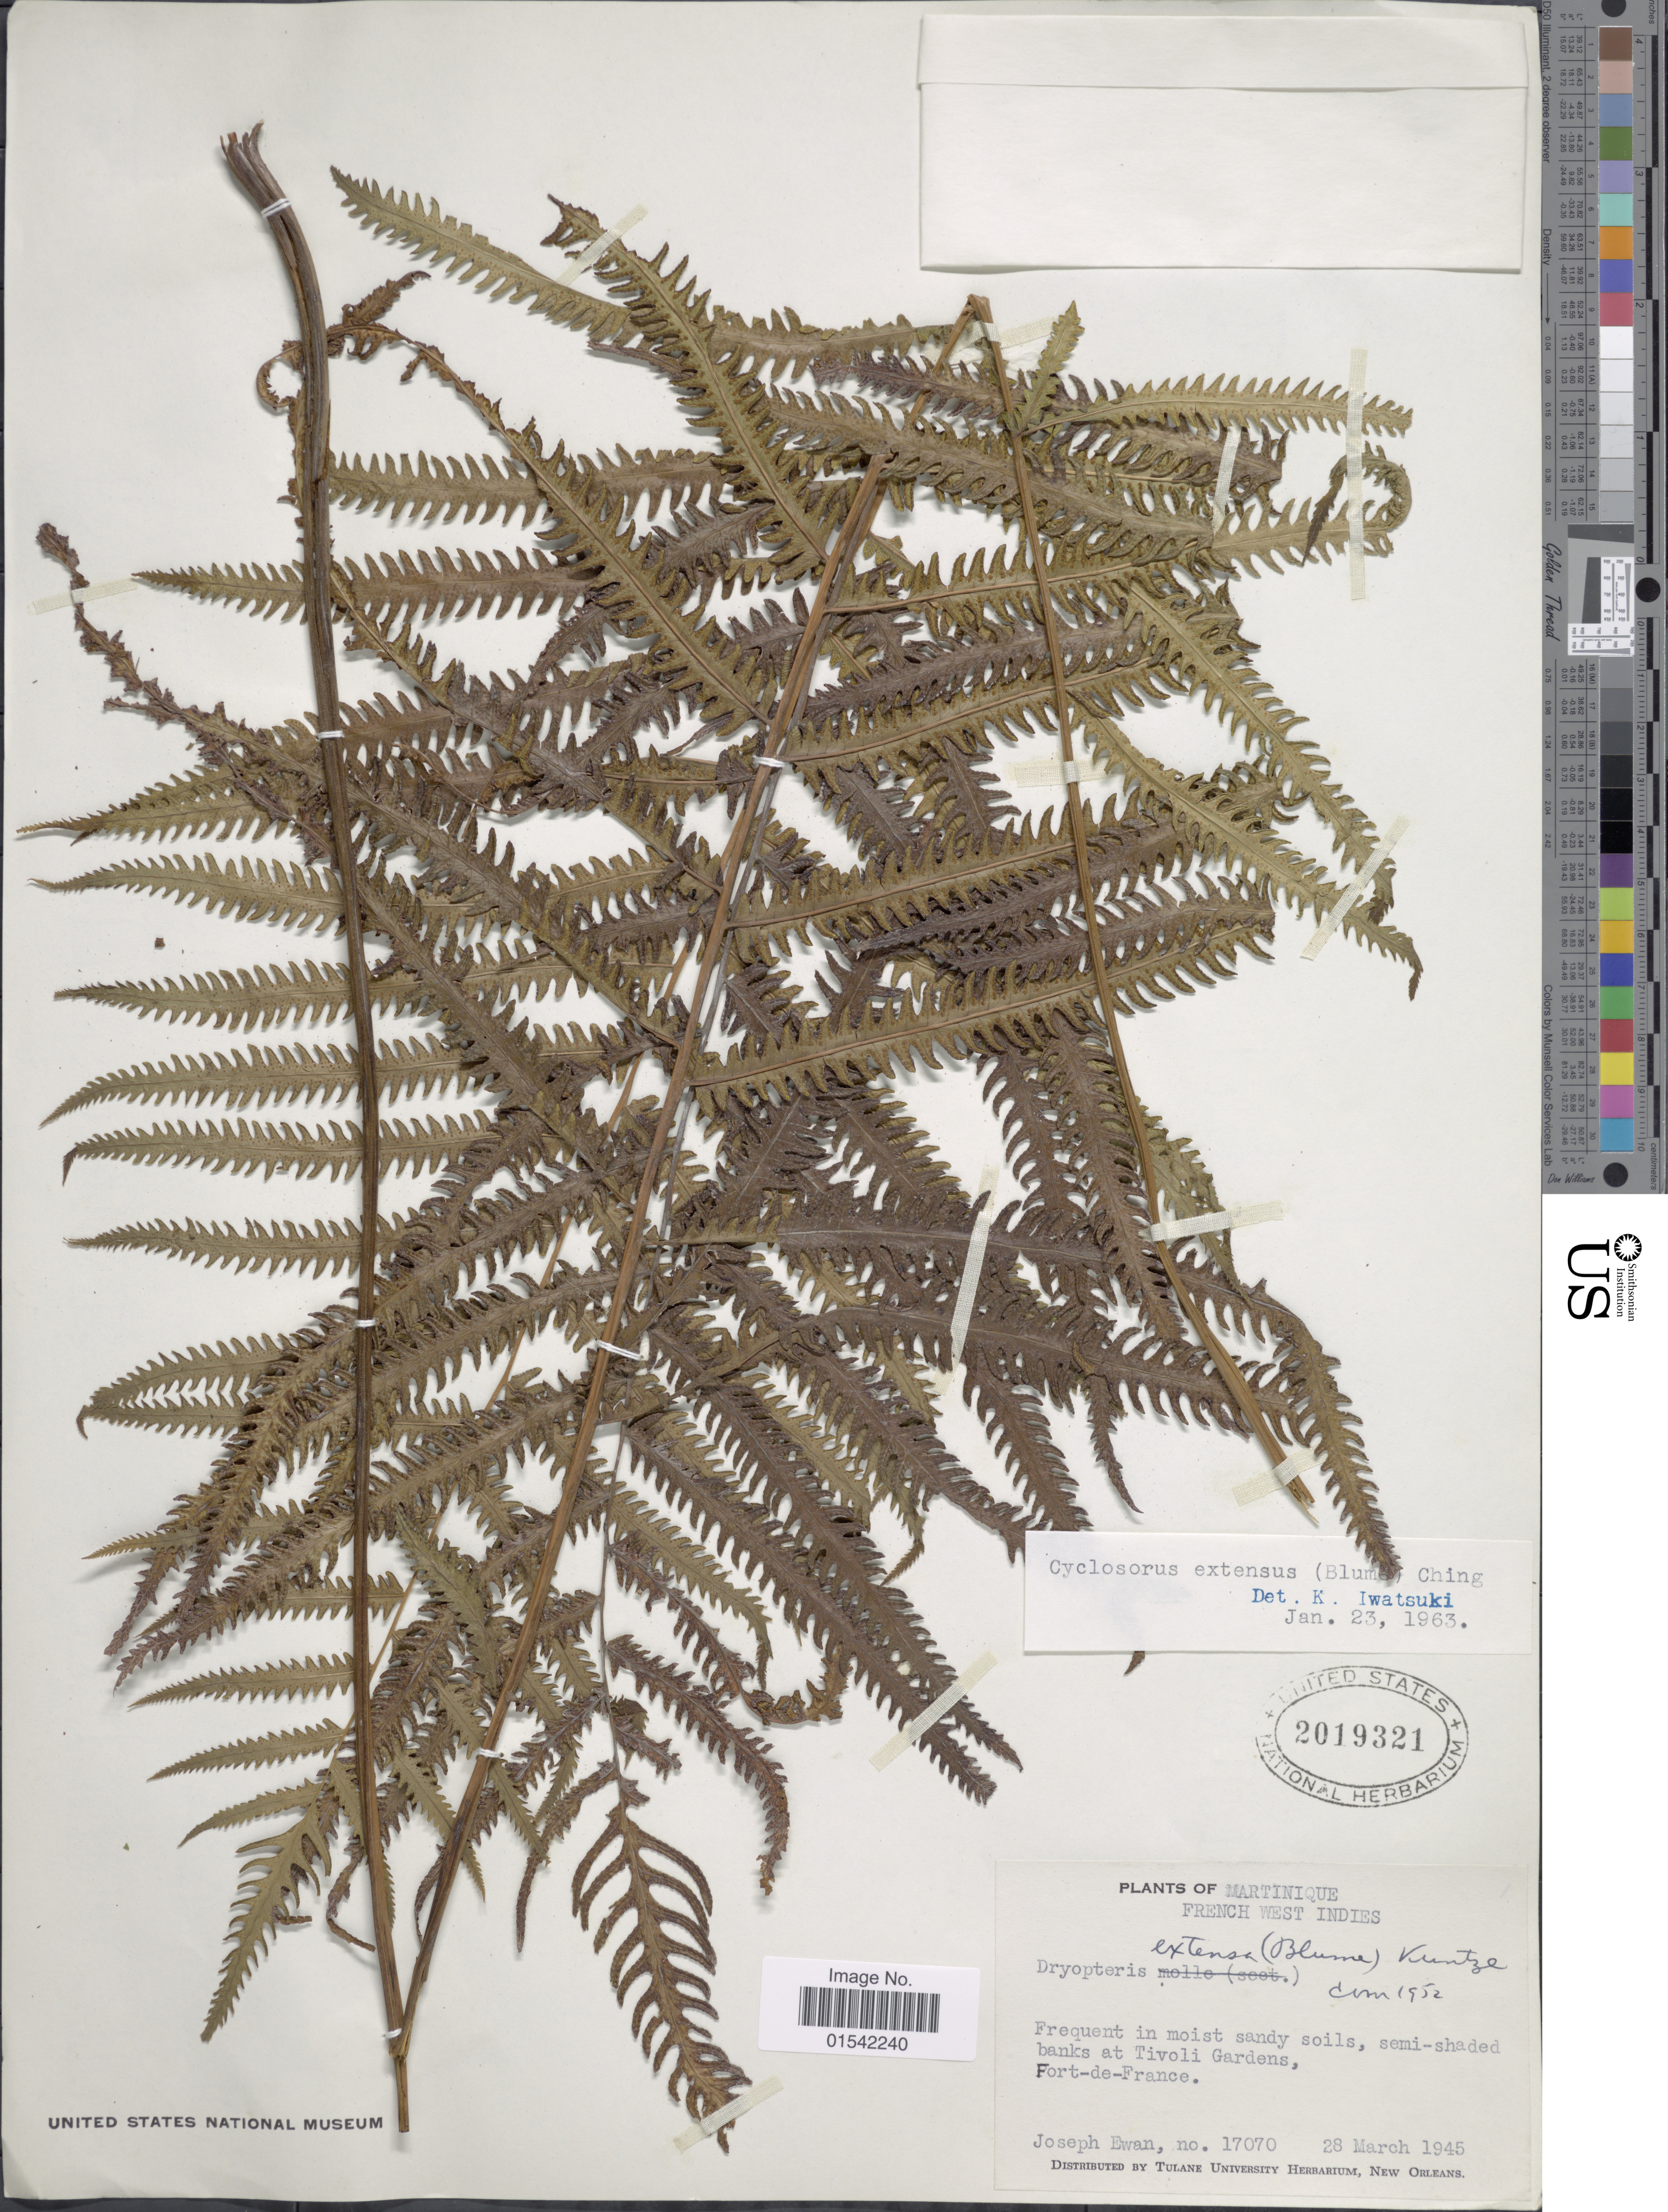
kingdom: Plantae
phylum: Tracheophyta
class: Polypodiopsida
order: Polypodiales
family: Thelypteridaceae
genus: Cyclosorus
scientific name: Cyclosorus opulentus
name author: (Kaulf.) Nakaike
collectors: J. A. Ewan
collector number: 17070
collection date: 1945-03-28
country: Martinique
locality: French West Indies, banks at Tivoli Gardens, Fort-de-France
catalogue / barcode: US 2019321